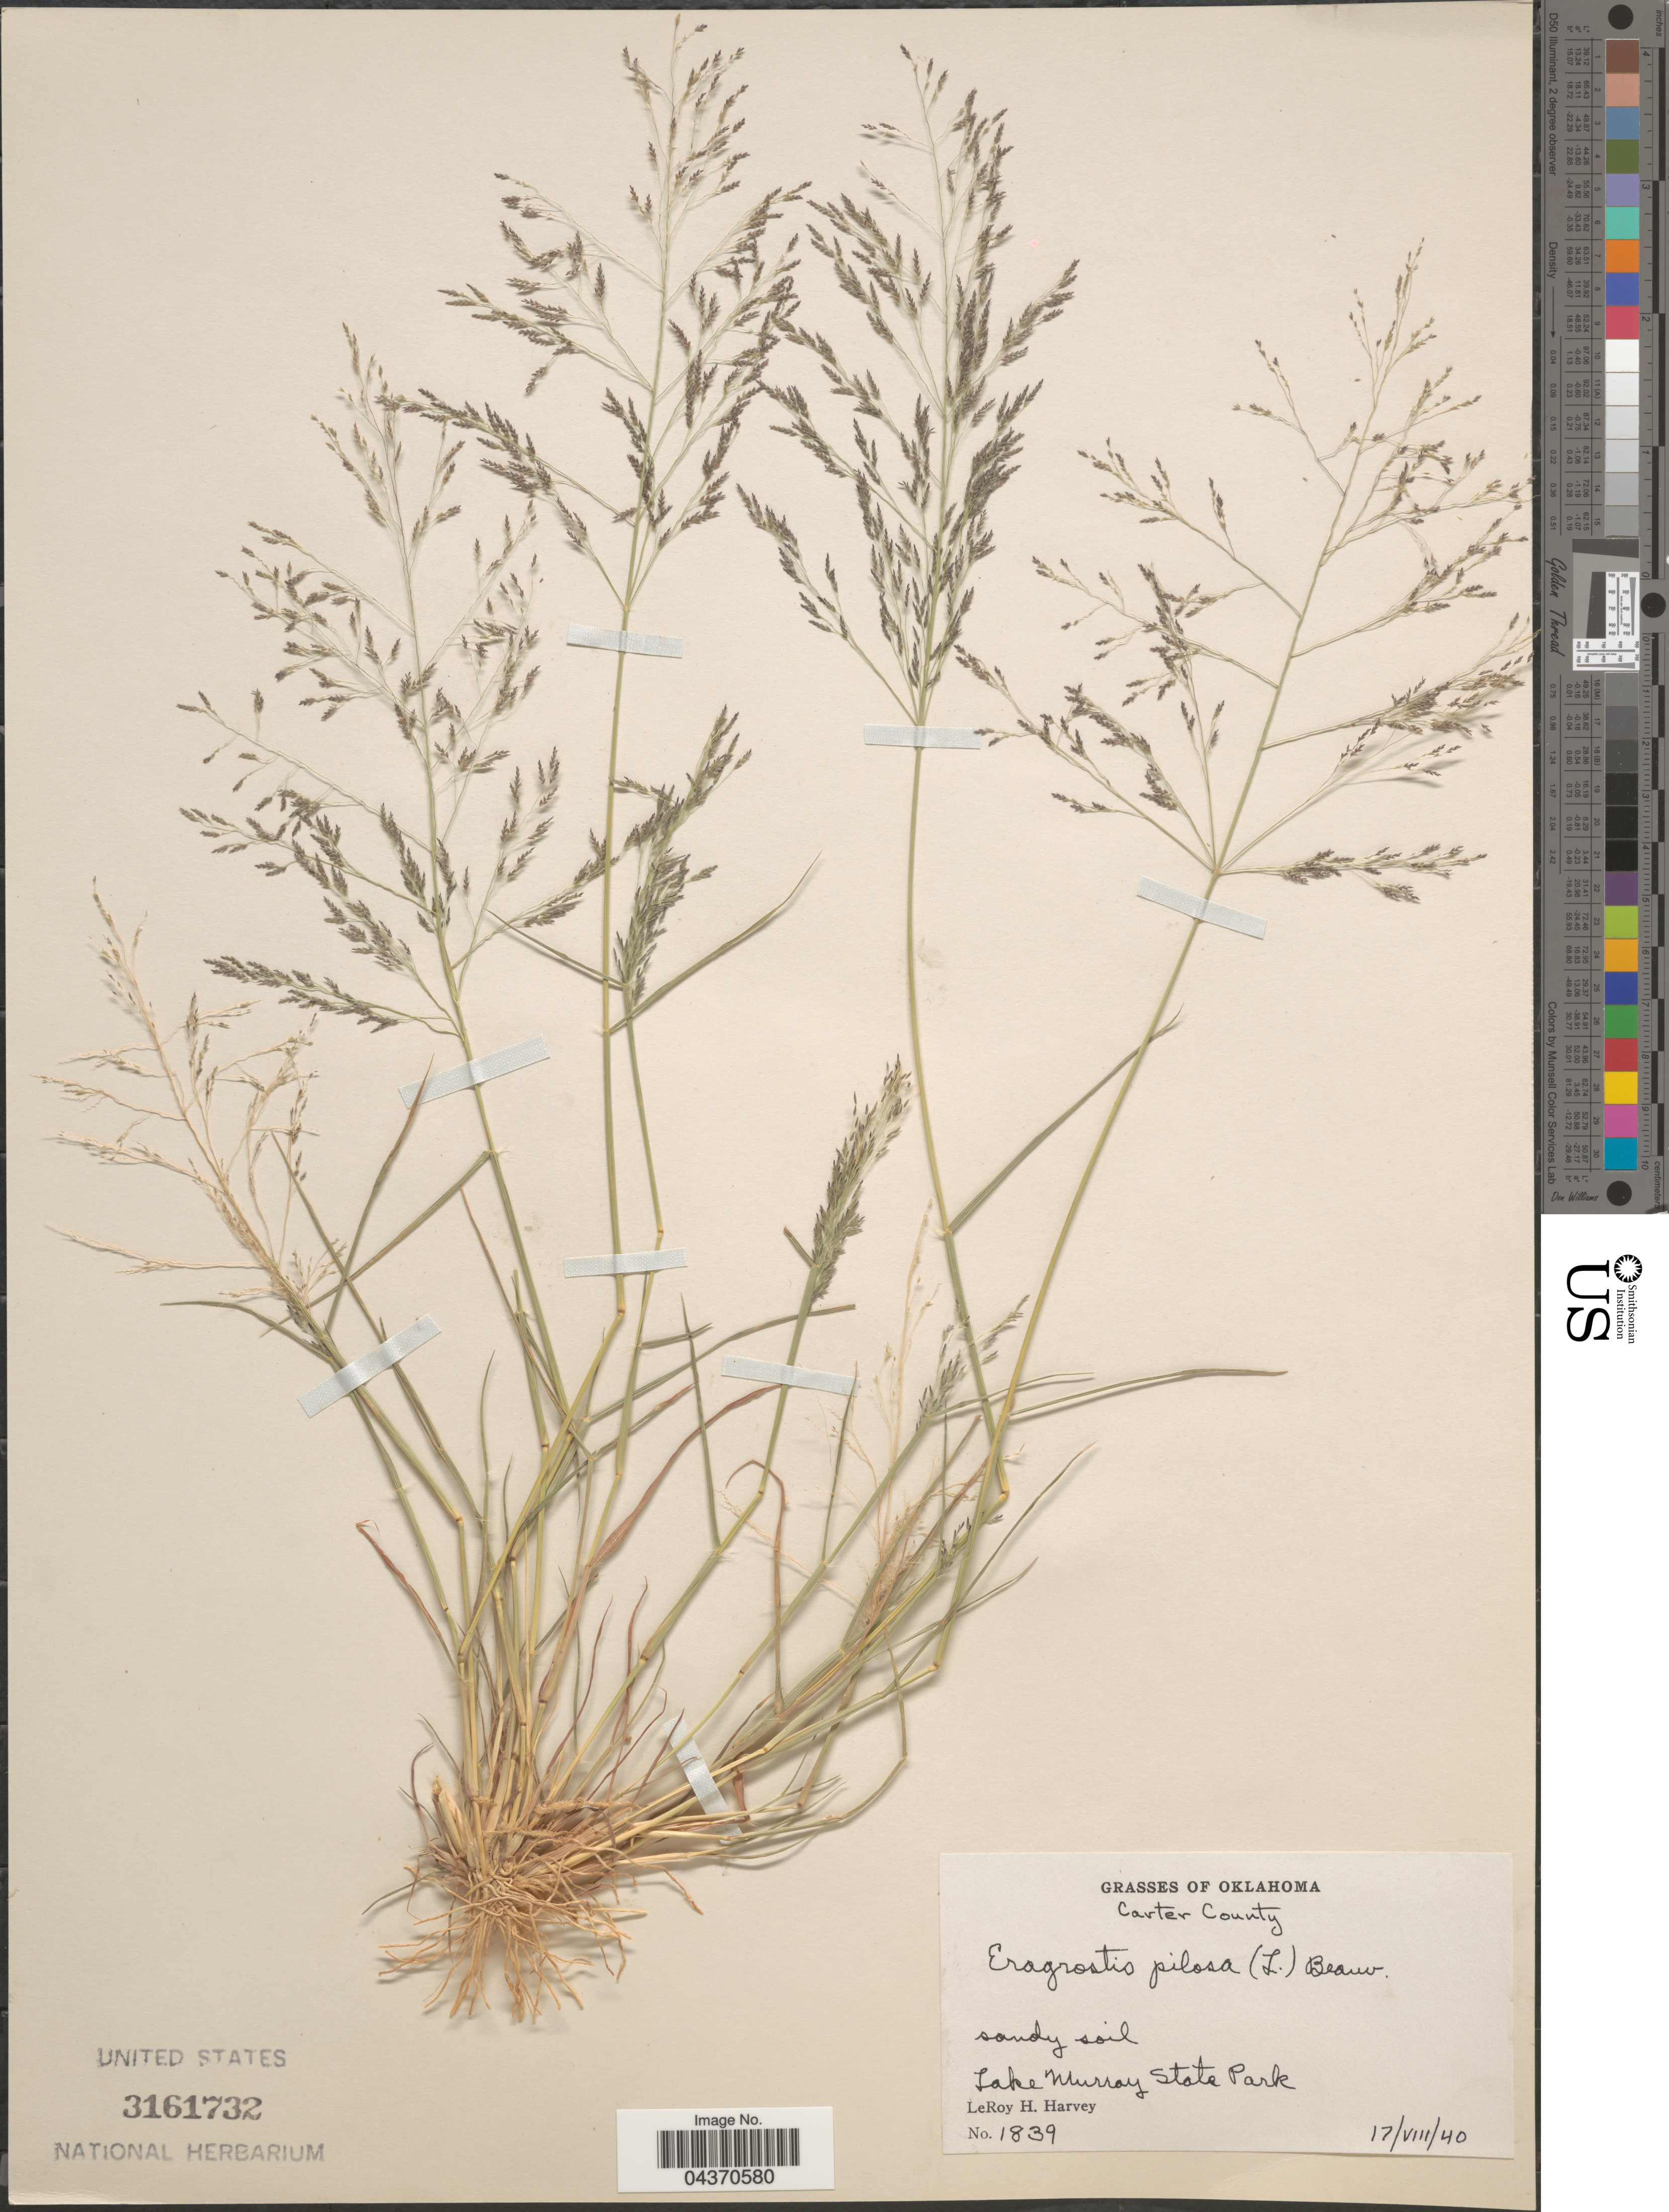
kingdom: Plantae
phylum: Tracheophyta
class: Liliopsida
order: Poales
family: Poaceae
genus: Eragrostis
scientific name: Eragrostis pilosa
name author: (L.) P. Beauv.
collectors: L. H. Harvey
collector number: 1839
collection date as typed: Transcribed d/m/y: 17/8/40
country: United States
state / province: Oklahoma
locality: Carter County. Lake Murray State Park.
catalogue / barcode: US 3161732